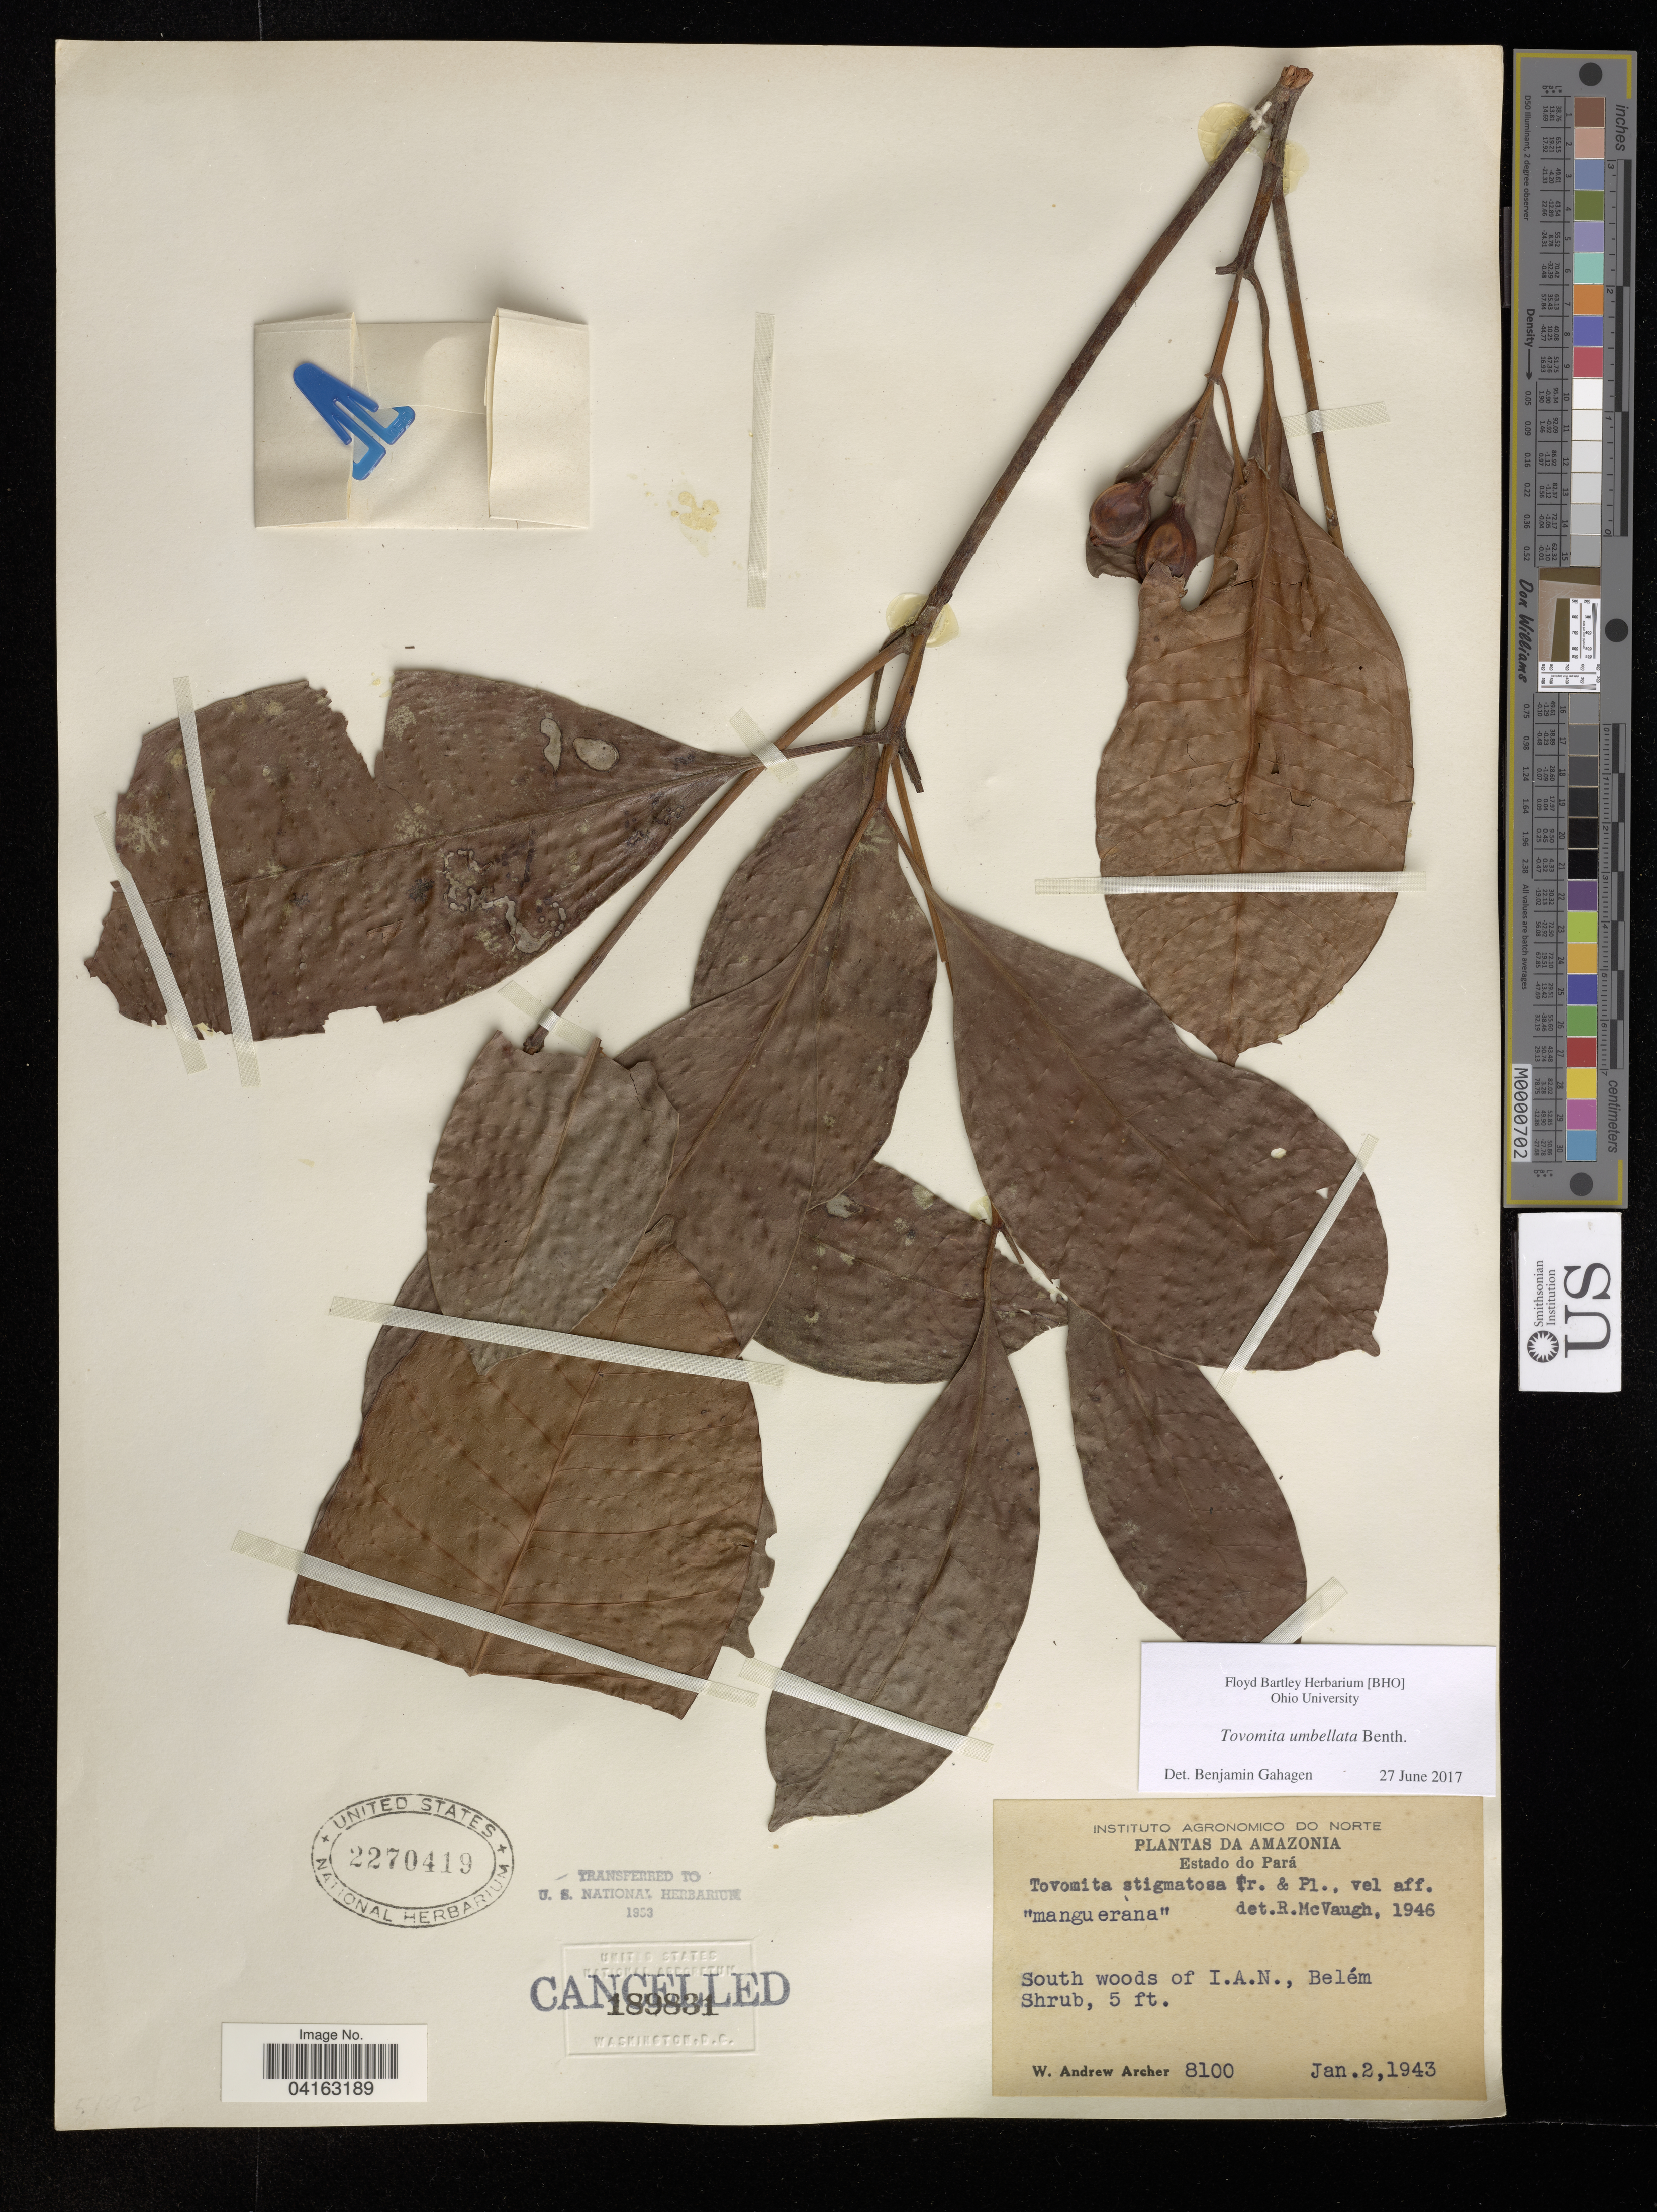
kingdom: Plantae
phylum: Tracheophyta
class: Magnoliopsida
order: Malpighiales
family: Clusiaceae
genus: Tovomita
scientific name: Tovomita umbellata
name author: Benth.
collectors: W. A. Archer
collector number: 8100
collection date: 1943-01-02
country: Brazil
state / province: Pará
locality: Amazonia. South woods of I.A.N., Belém.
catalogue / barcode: US 2270419